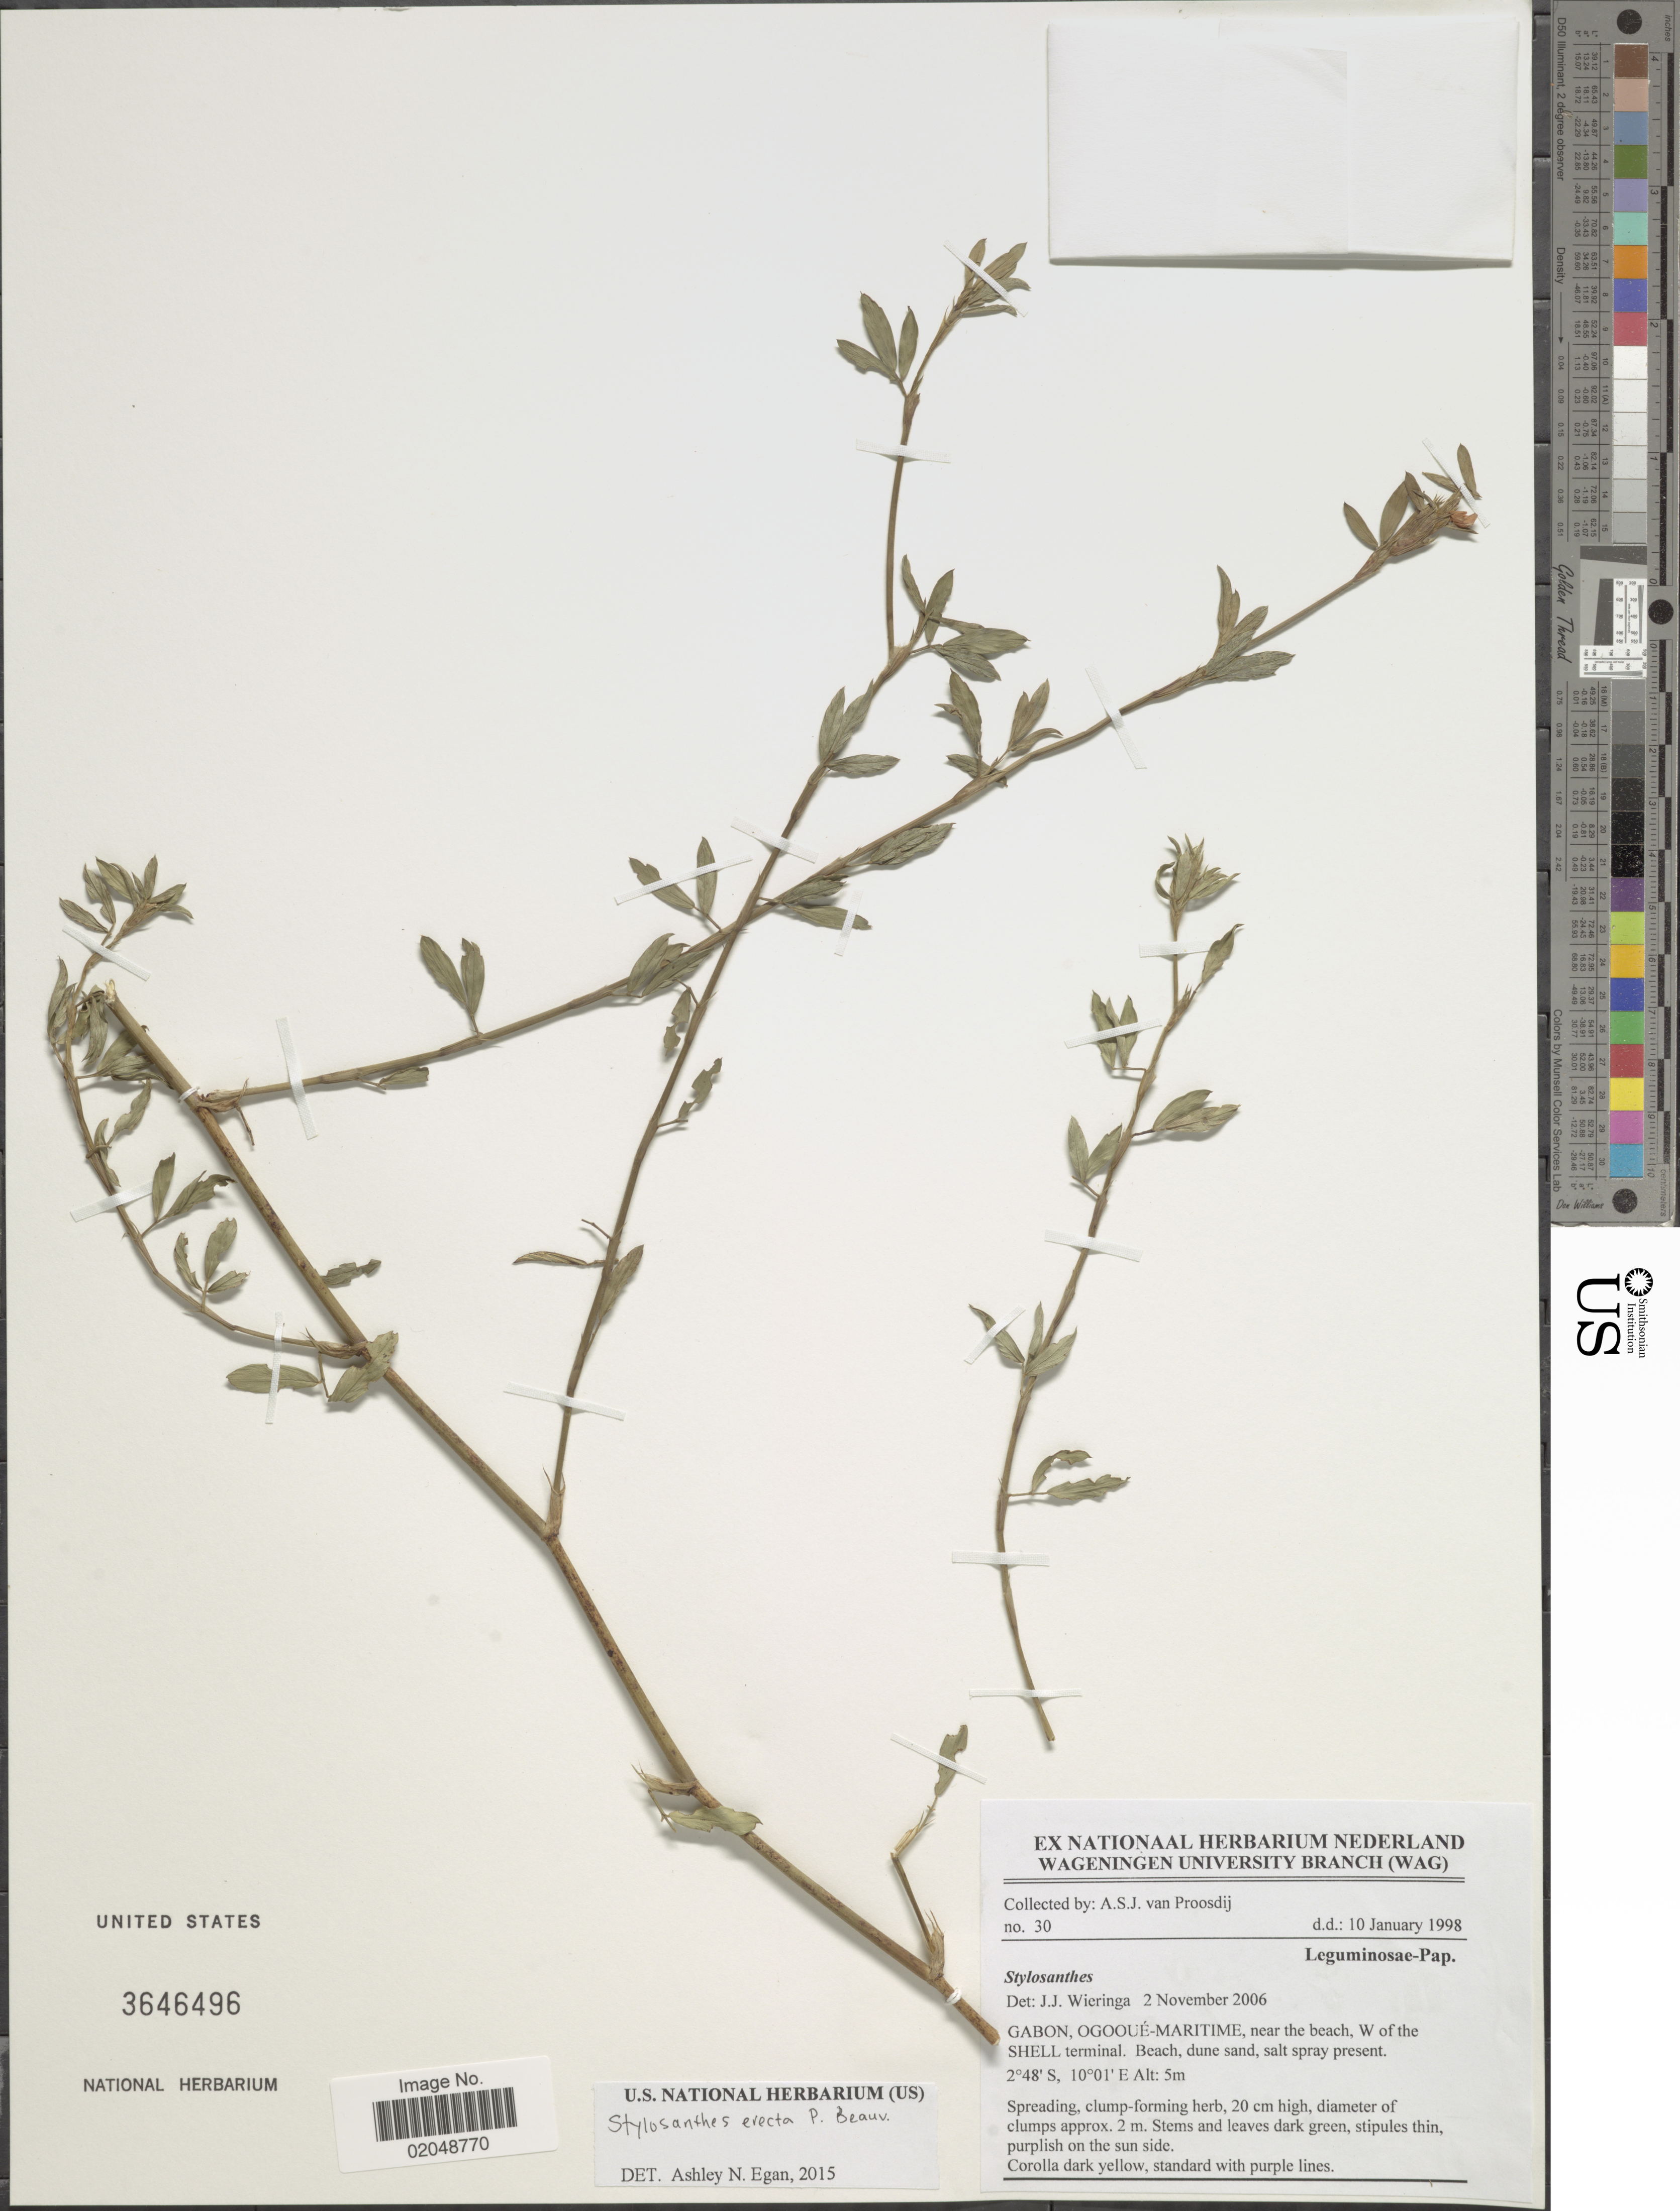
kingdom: Plantae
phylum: Tracheophyta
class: Magnoliopsida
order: Fabales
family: Fabaceae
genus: Stylosanthes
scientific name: Stylosanthes erecta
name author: P. Beauv.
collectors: A. Proosdij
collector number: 30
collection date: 1998-01-10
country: Gabon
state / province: Ogooue-Maritime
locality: Oggoué-Maritime, near the beach, W of the Shell terminal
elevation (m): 5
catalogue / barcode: US 3646496